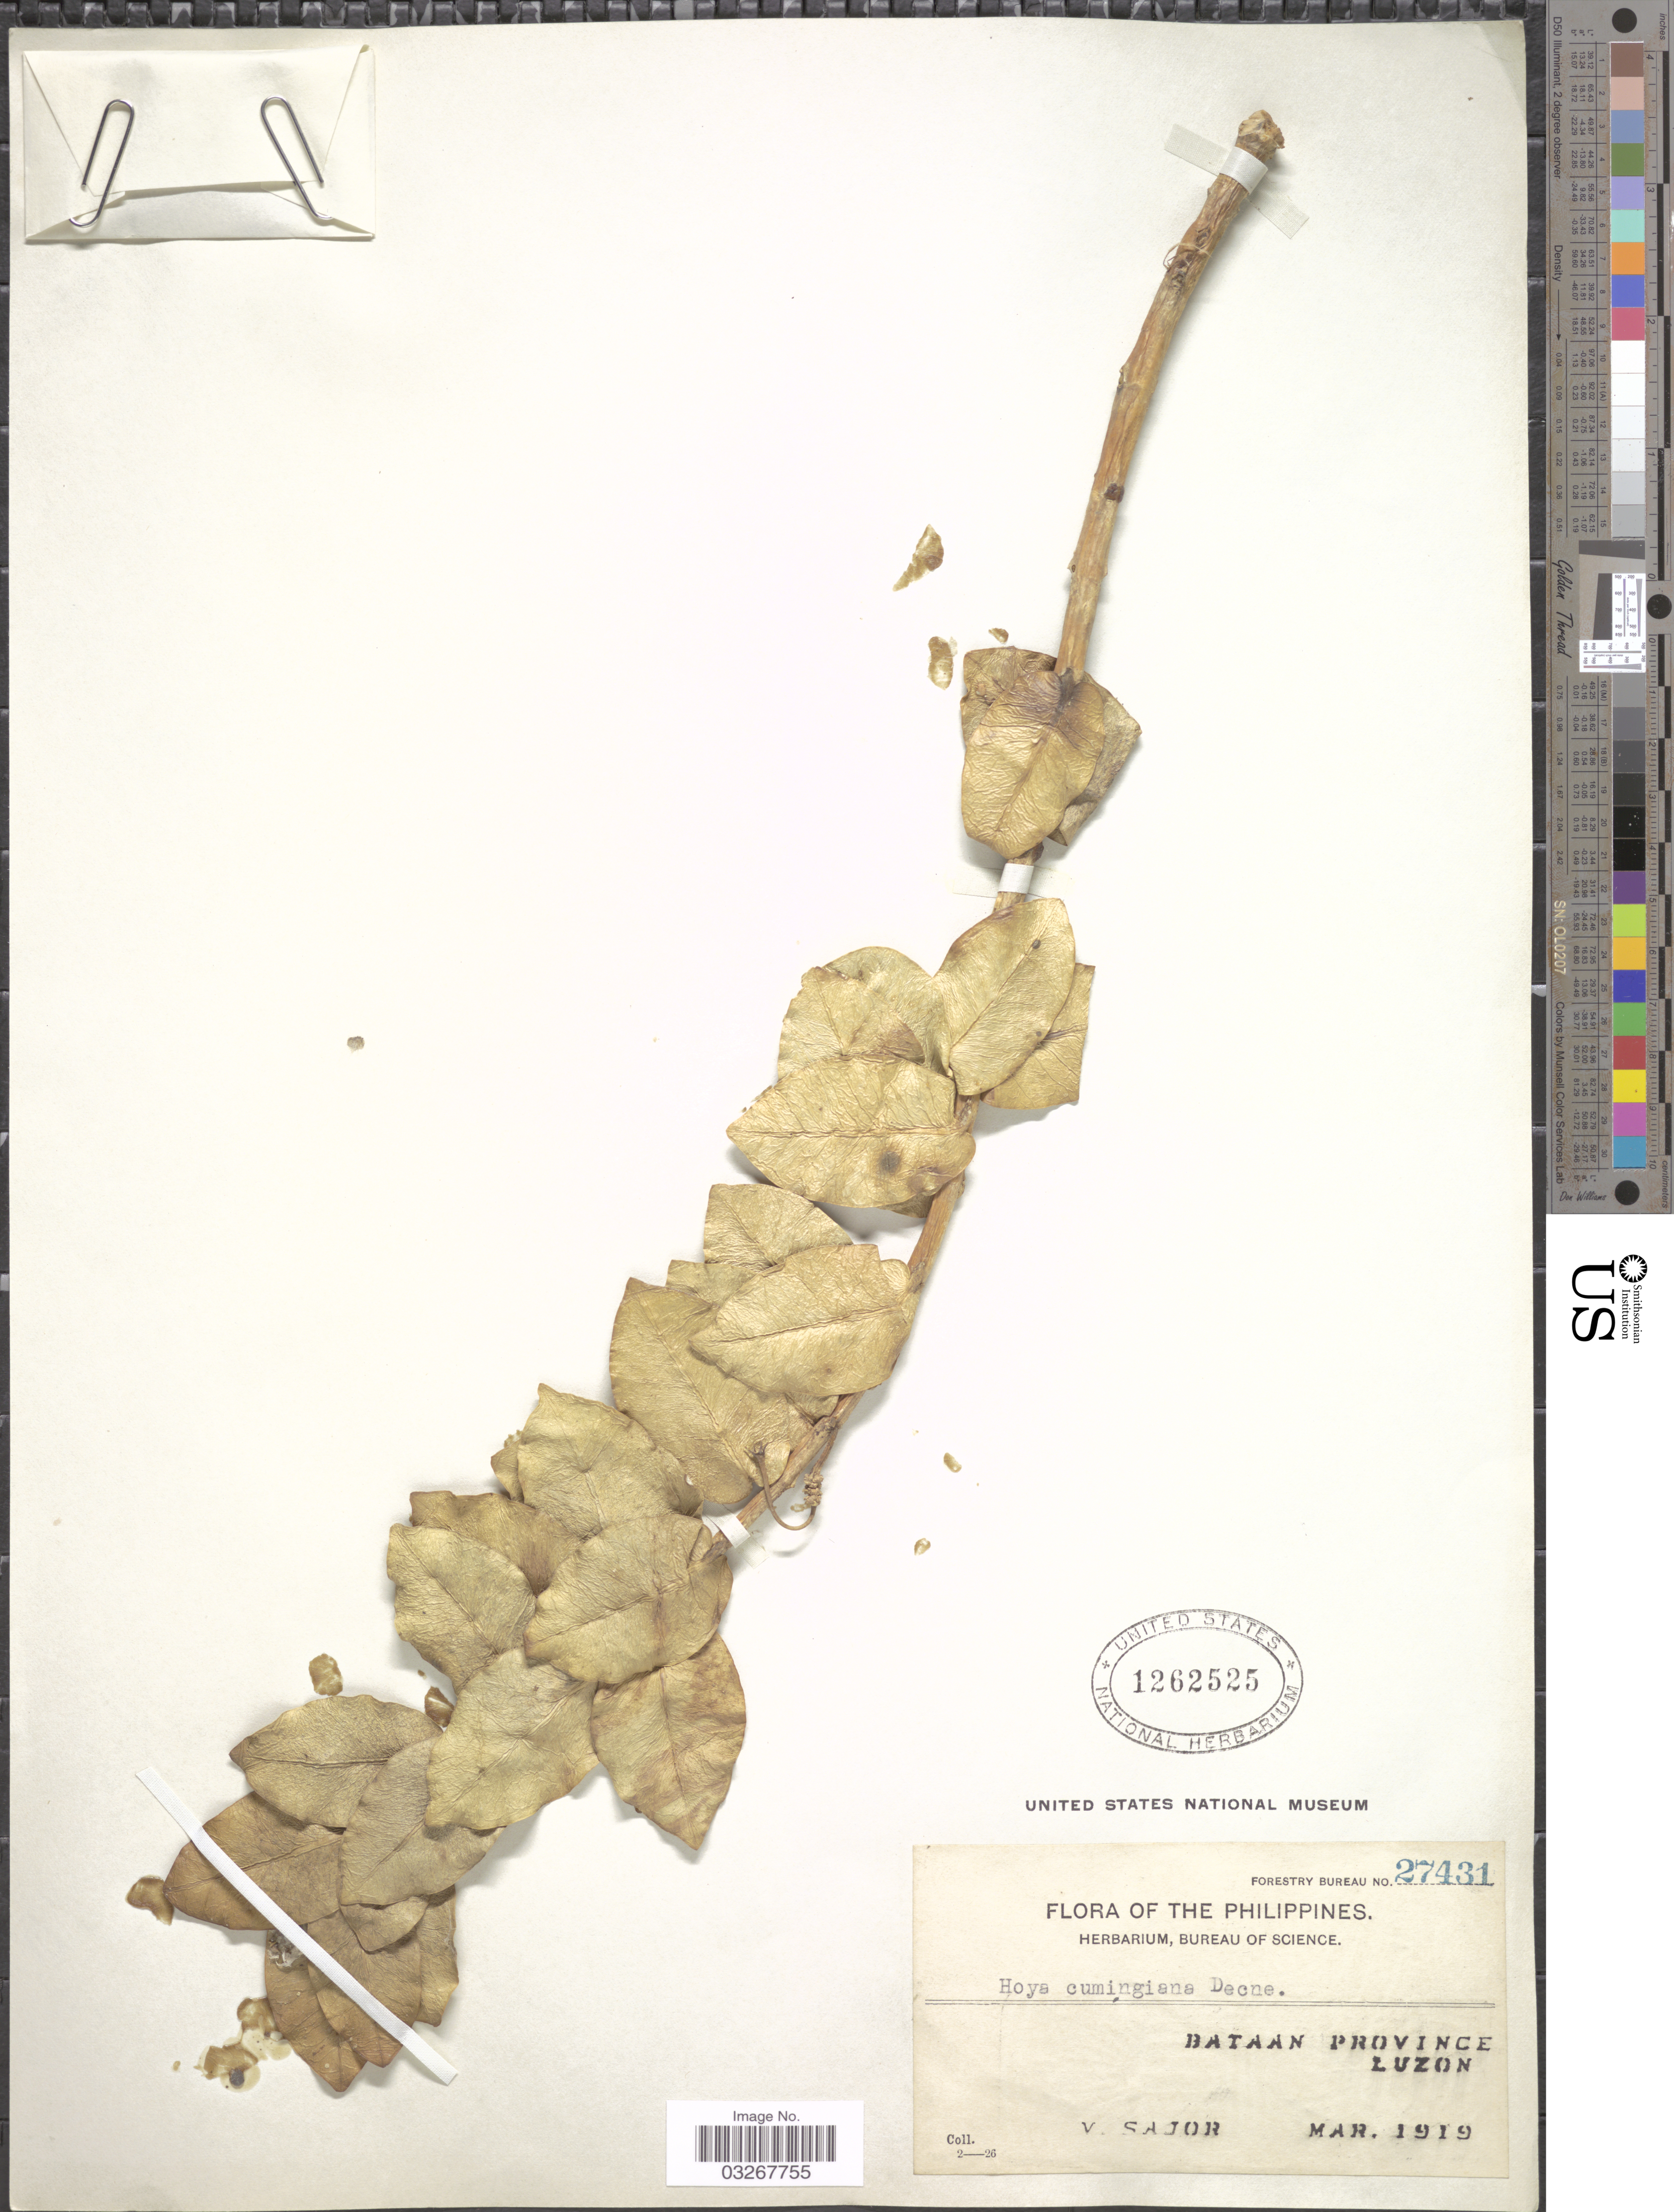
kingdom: Plantae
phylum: Tracheophyta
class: Magnoliopsida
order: Gentianales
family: Apocynaceae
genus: Hoya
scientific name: Hoya cumingiana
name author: Decne.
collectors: V. Sajor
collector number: Forestry Bureau 27431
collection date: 1919-03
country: Philippines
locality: Bataan Province. Luzon.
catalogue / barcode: US 1262525